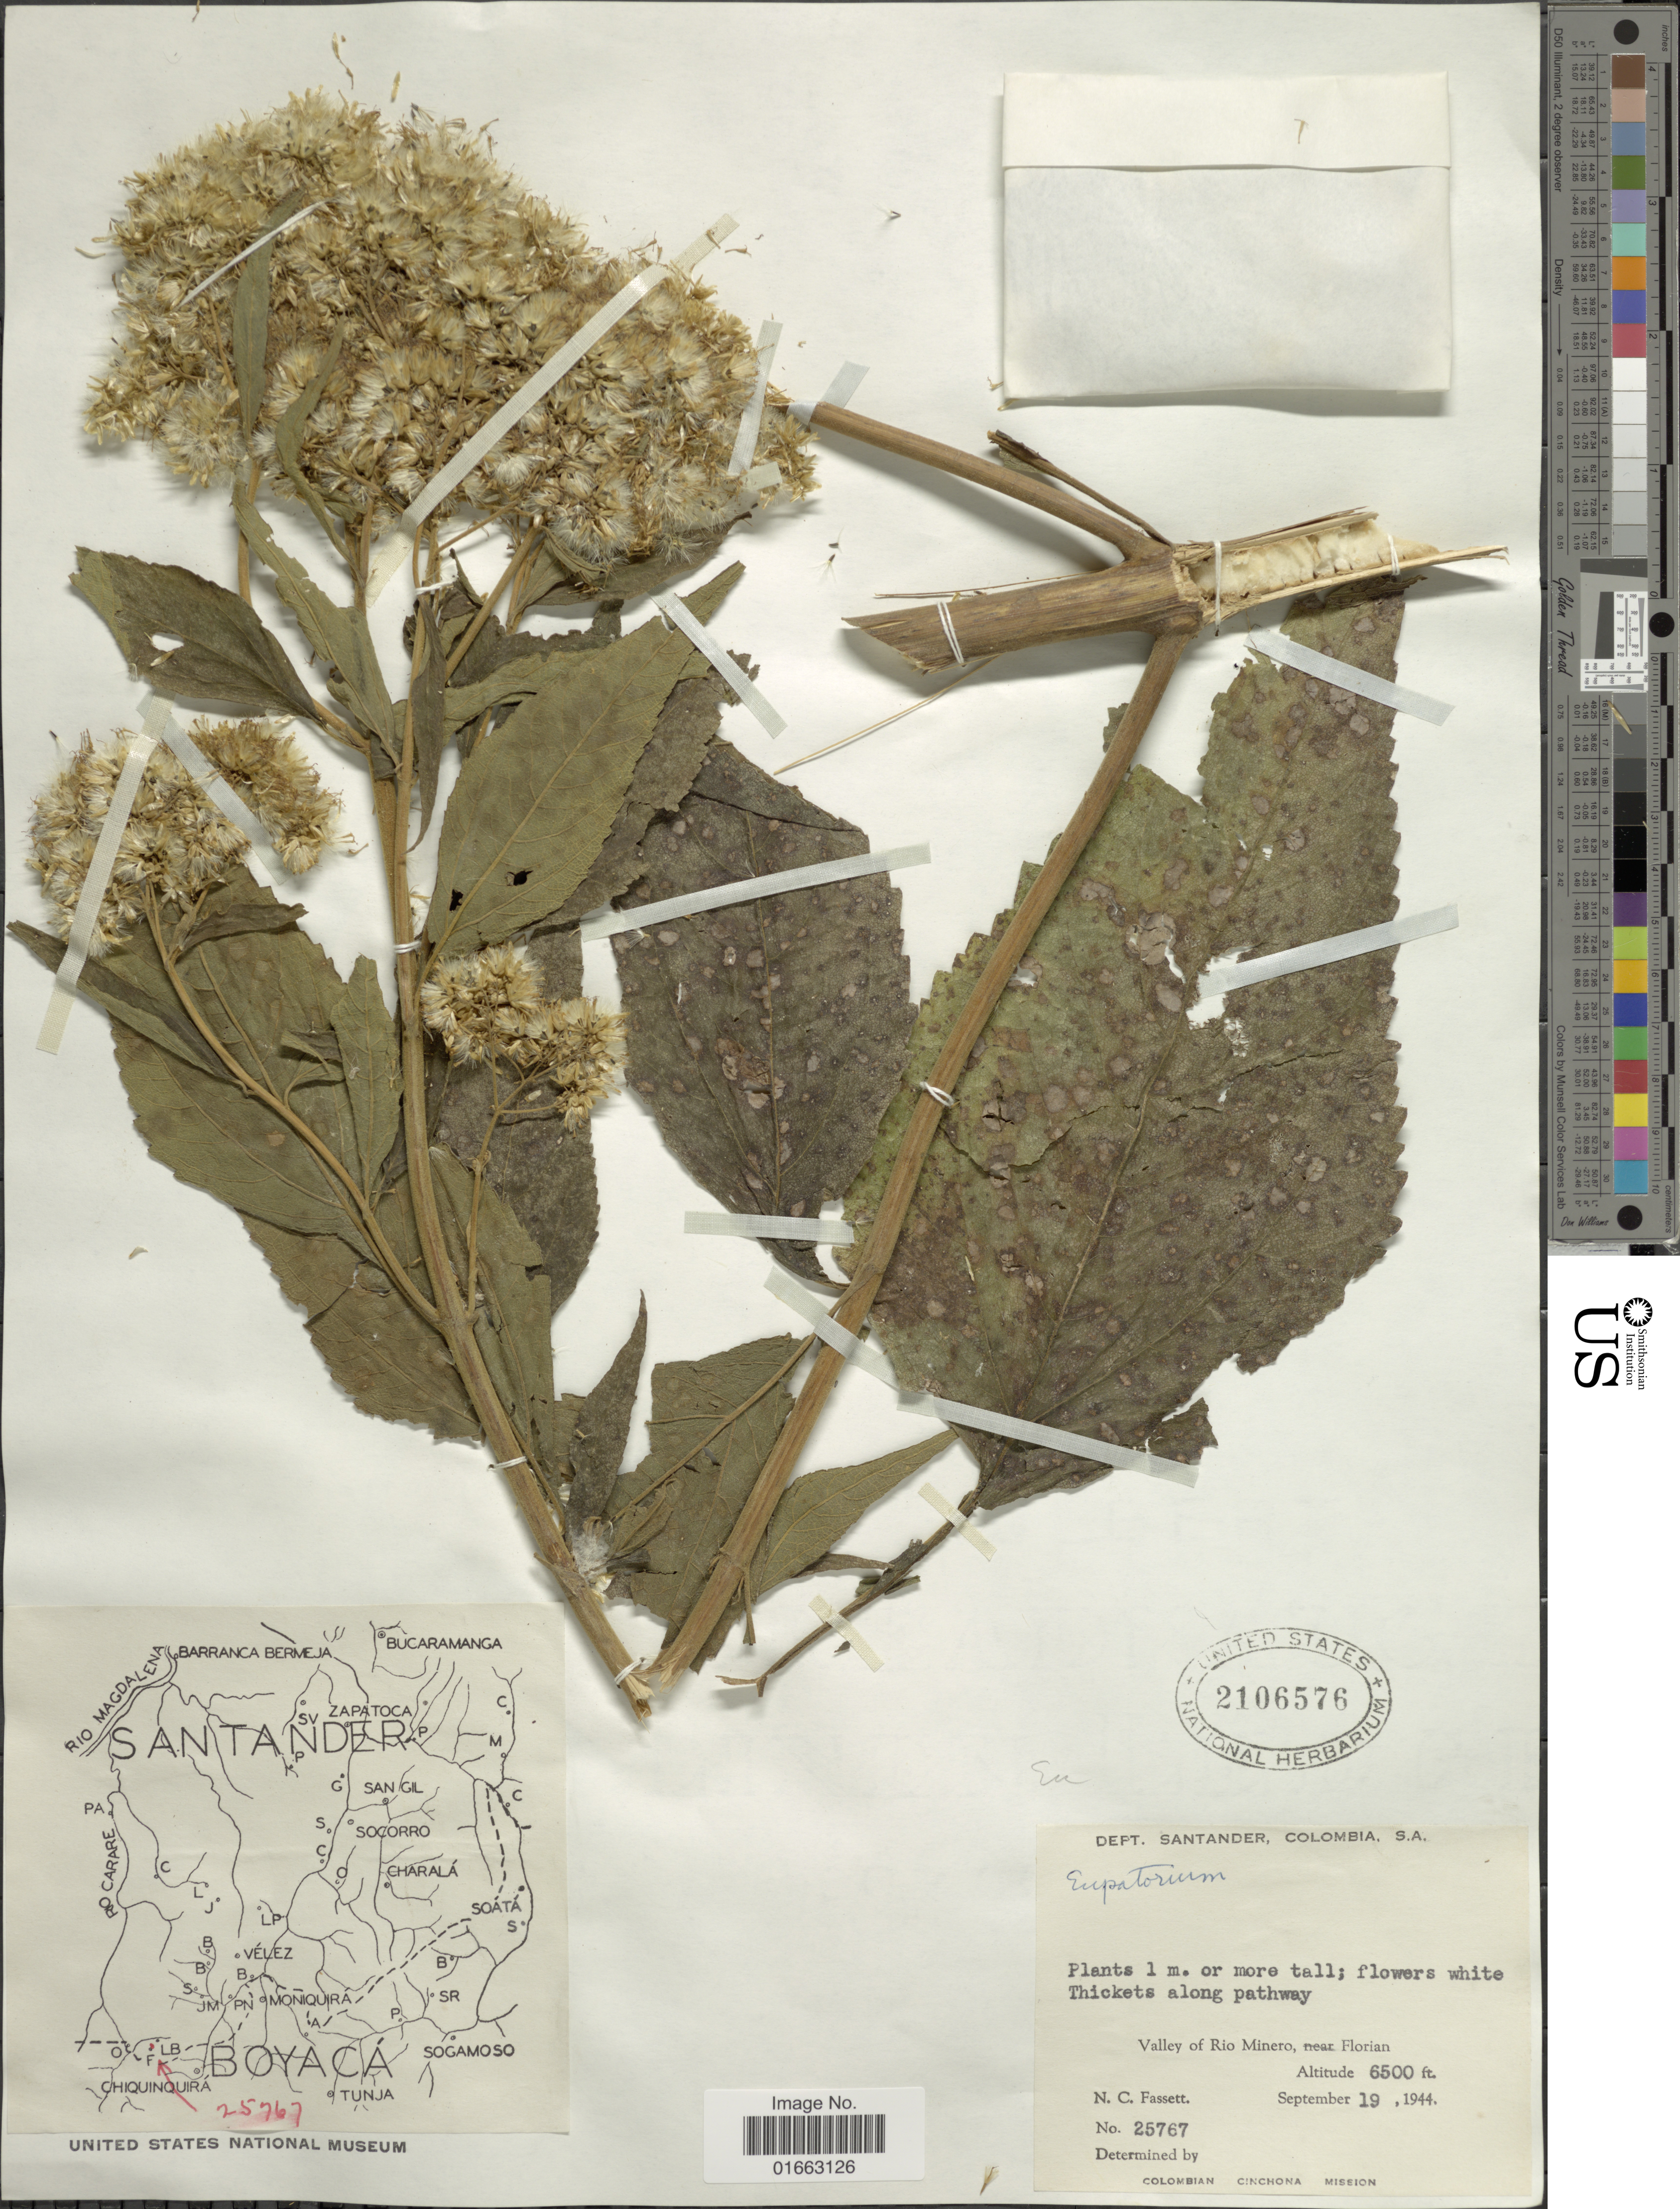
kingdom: Plantae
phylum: Tracheophyta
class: Magnoliopsida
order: Asterales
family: Asteraceae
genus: Critonia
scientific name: Critonia morifolia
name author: (Mill.) R.M. King & H. Rob.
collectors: N. C. Fassett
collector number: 25767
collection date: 1944-09-19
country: Colombia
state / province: Santander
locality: Colombia, S.A., thickets along pathway, Valley of Rio Minero, near Florian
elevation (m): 1981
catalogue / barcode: US 2106576